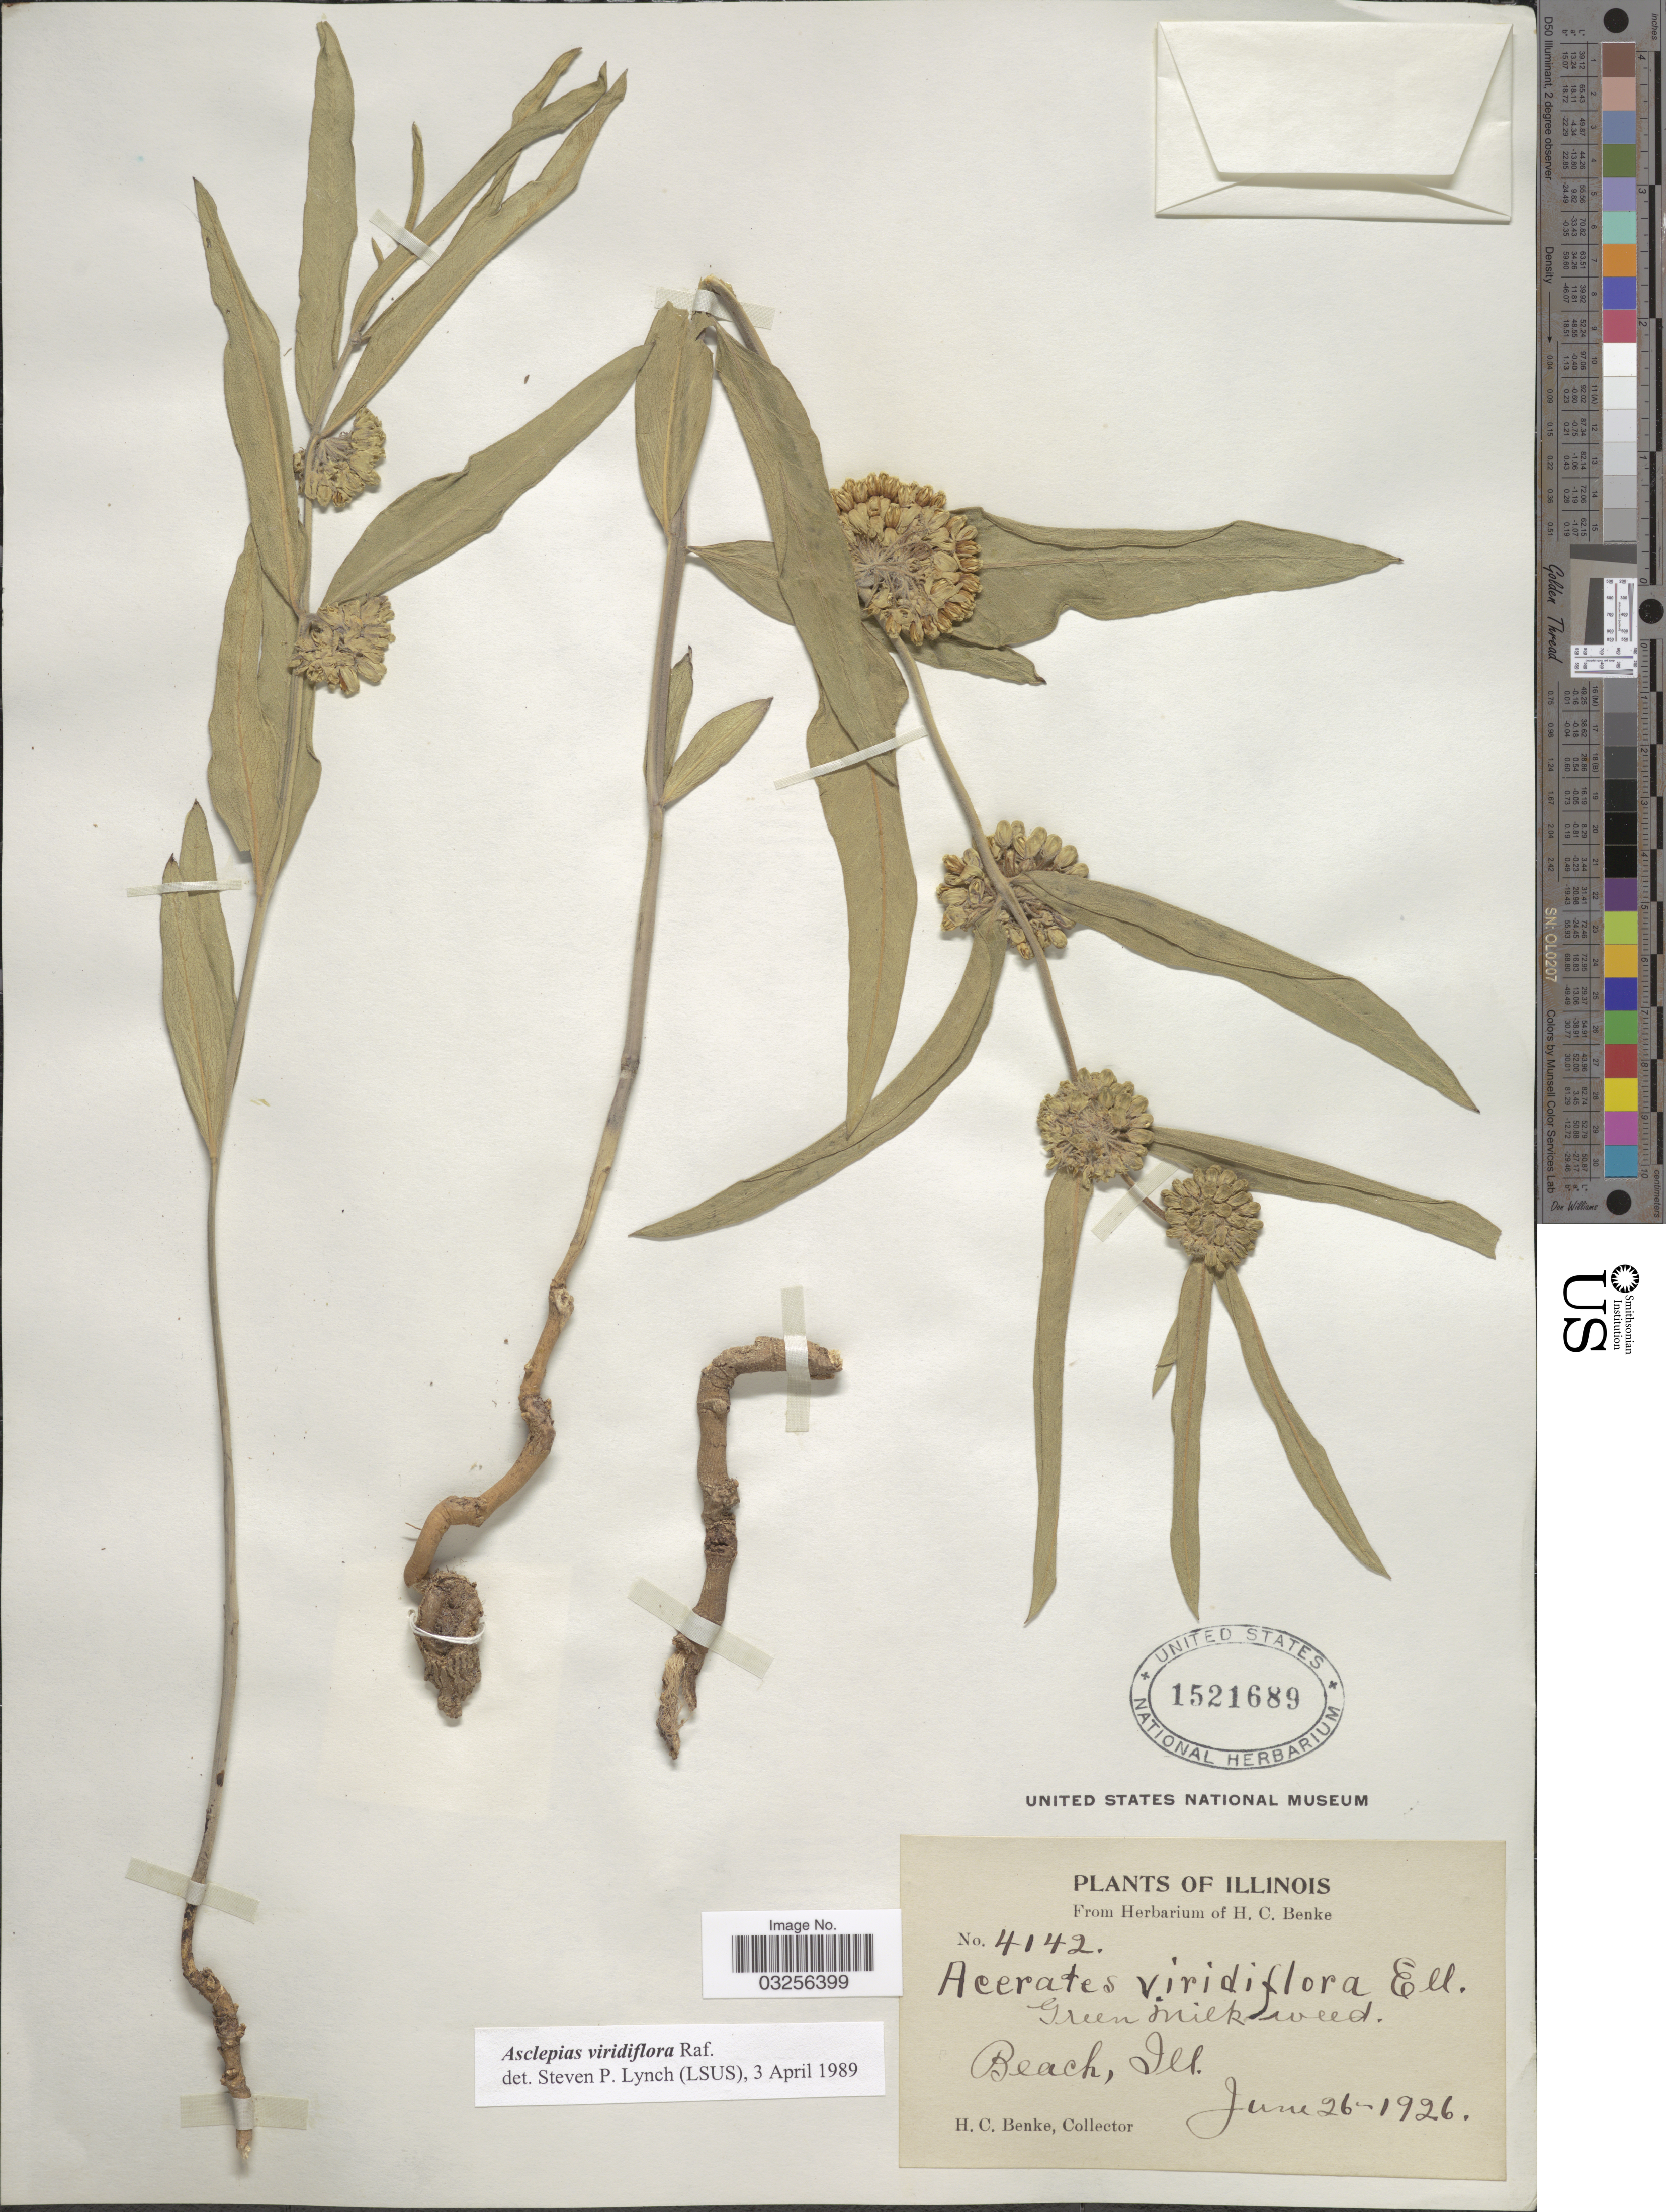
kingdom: Plantae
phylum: Tracheophyta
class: Magnoliopsida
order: Gentianales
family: Apocynaceae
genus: Asclepias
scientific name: Asclepias viridiflora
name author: Raf.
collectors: H. Benke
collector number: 4142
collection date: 1926-06-26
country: United States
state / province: Illinois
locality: Beach, Ill.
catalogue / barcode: US 1521689